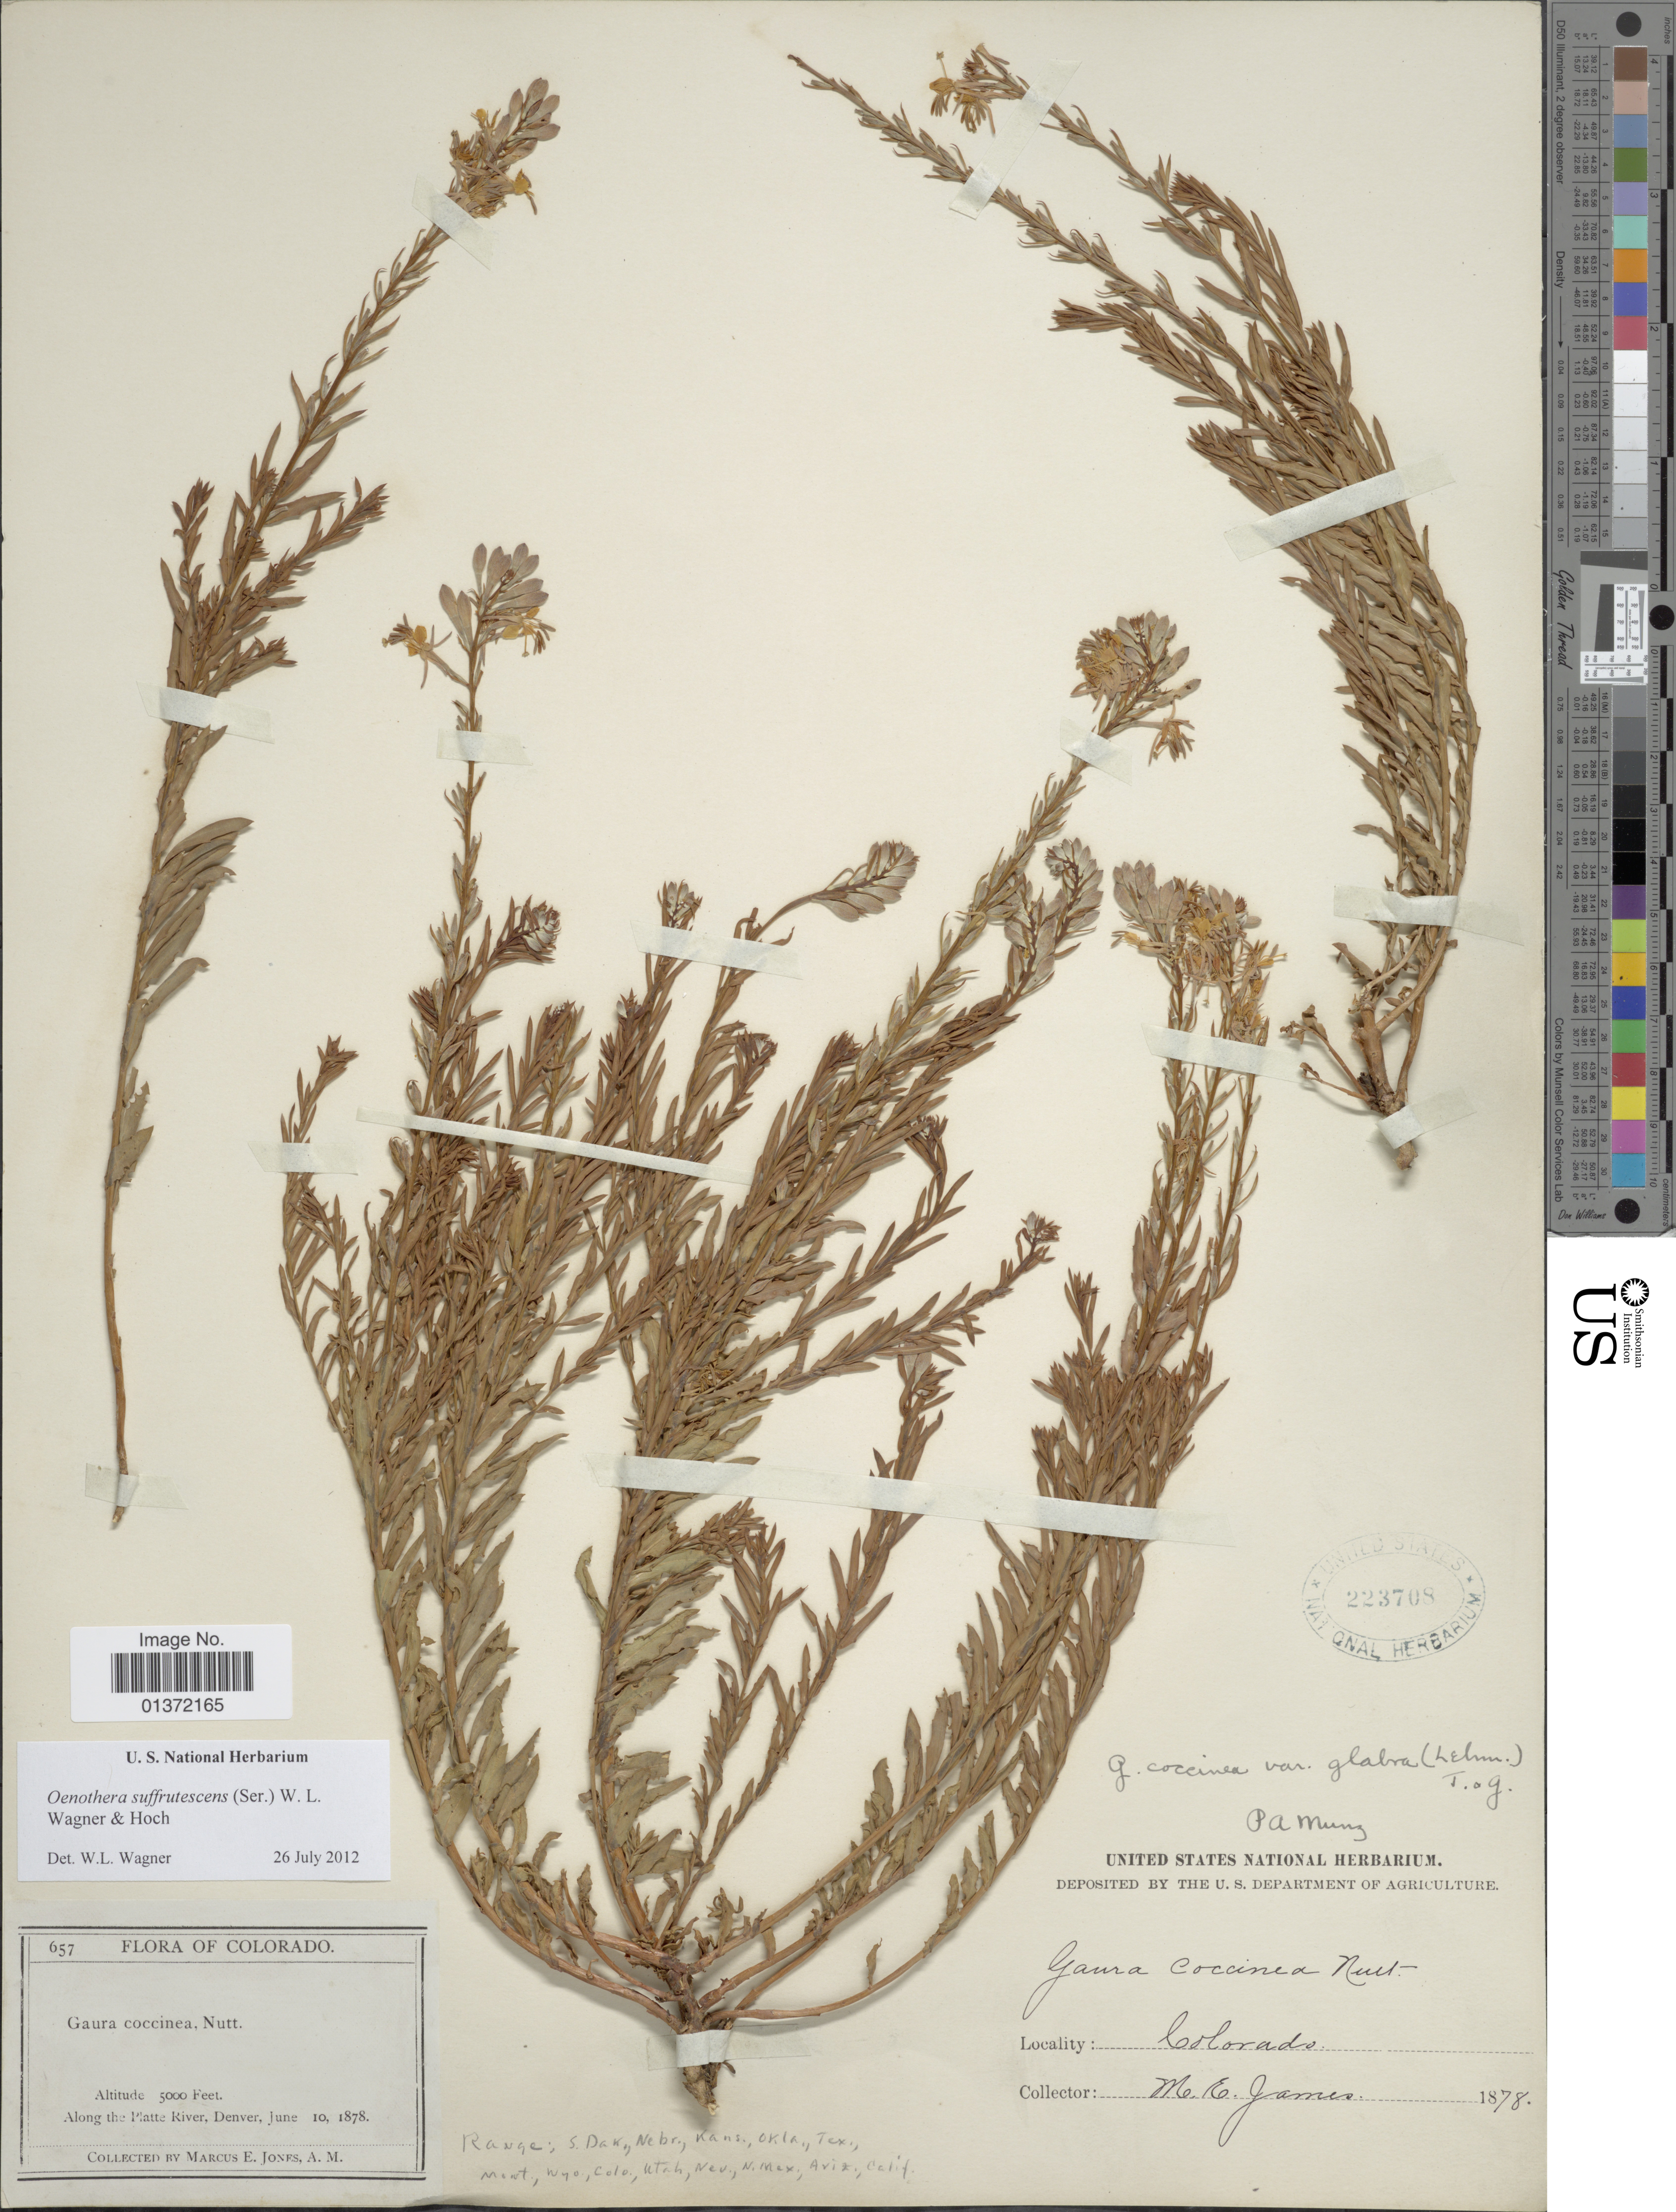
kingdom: Plantae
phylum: Tracheophyta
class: Magnoliopsida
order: Myrtales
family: Onagraceae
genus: Oenothera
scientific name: Oenothera suffrutescens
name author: (Ser.) W.L. Wagner & Hoch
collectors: M. E. Jones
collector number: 657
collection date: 1878-06-10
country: United States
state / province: Colorado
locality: Along the Platte River, Denver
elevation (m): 1524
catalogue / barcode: US 223708